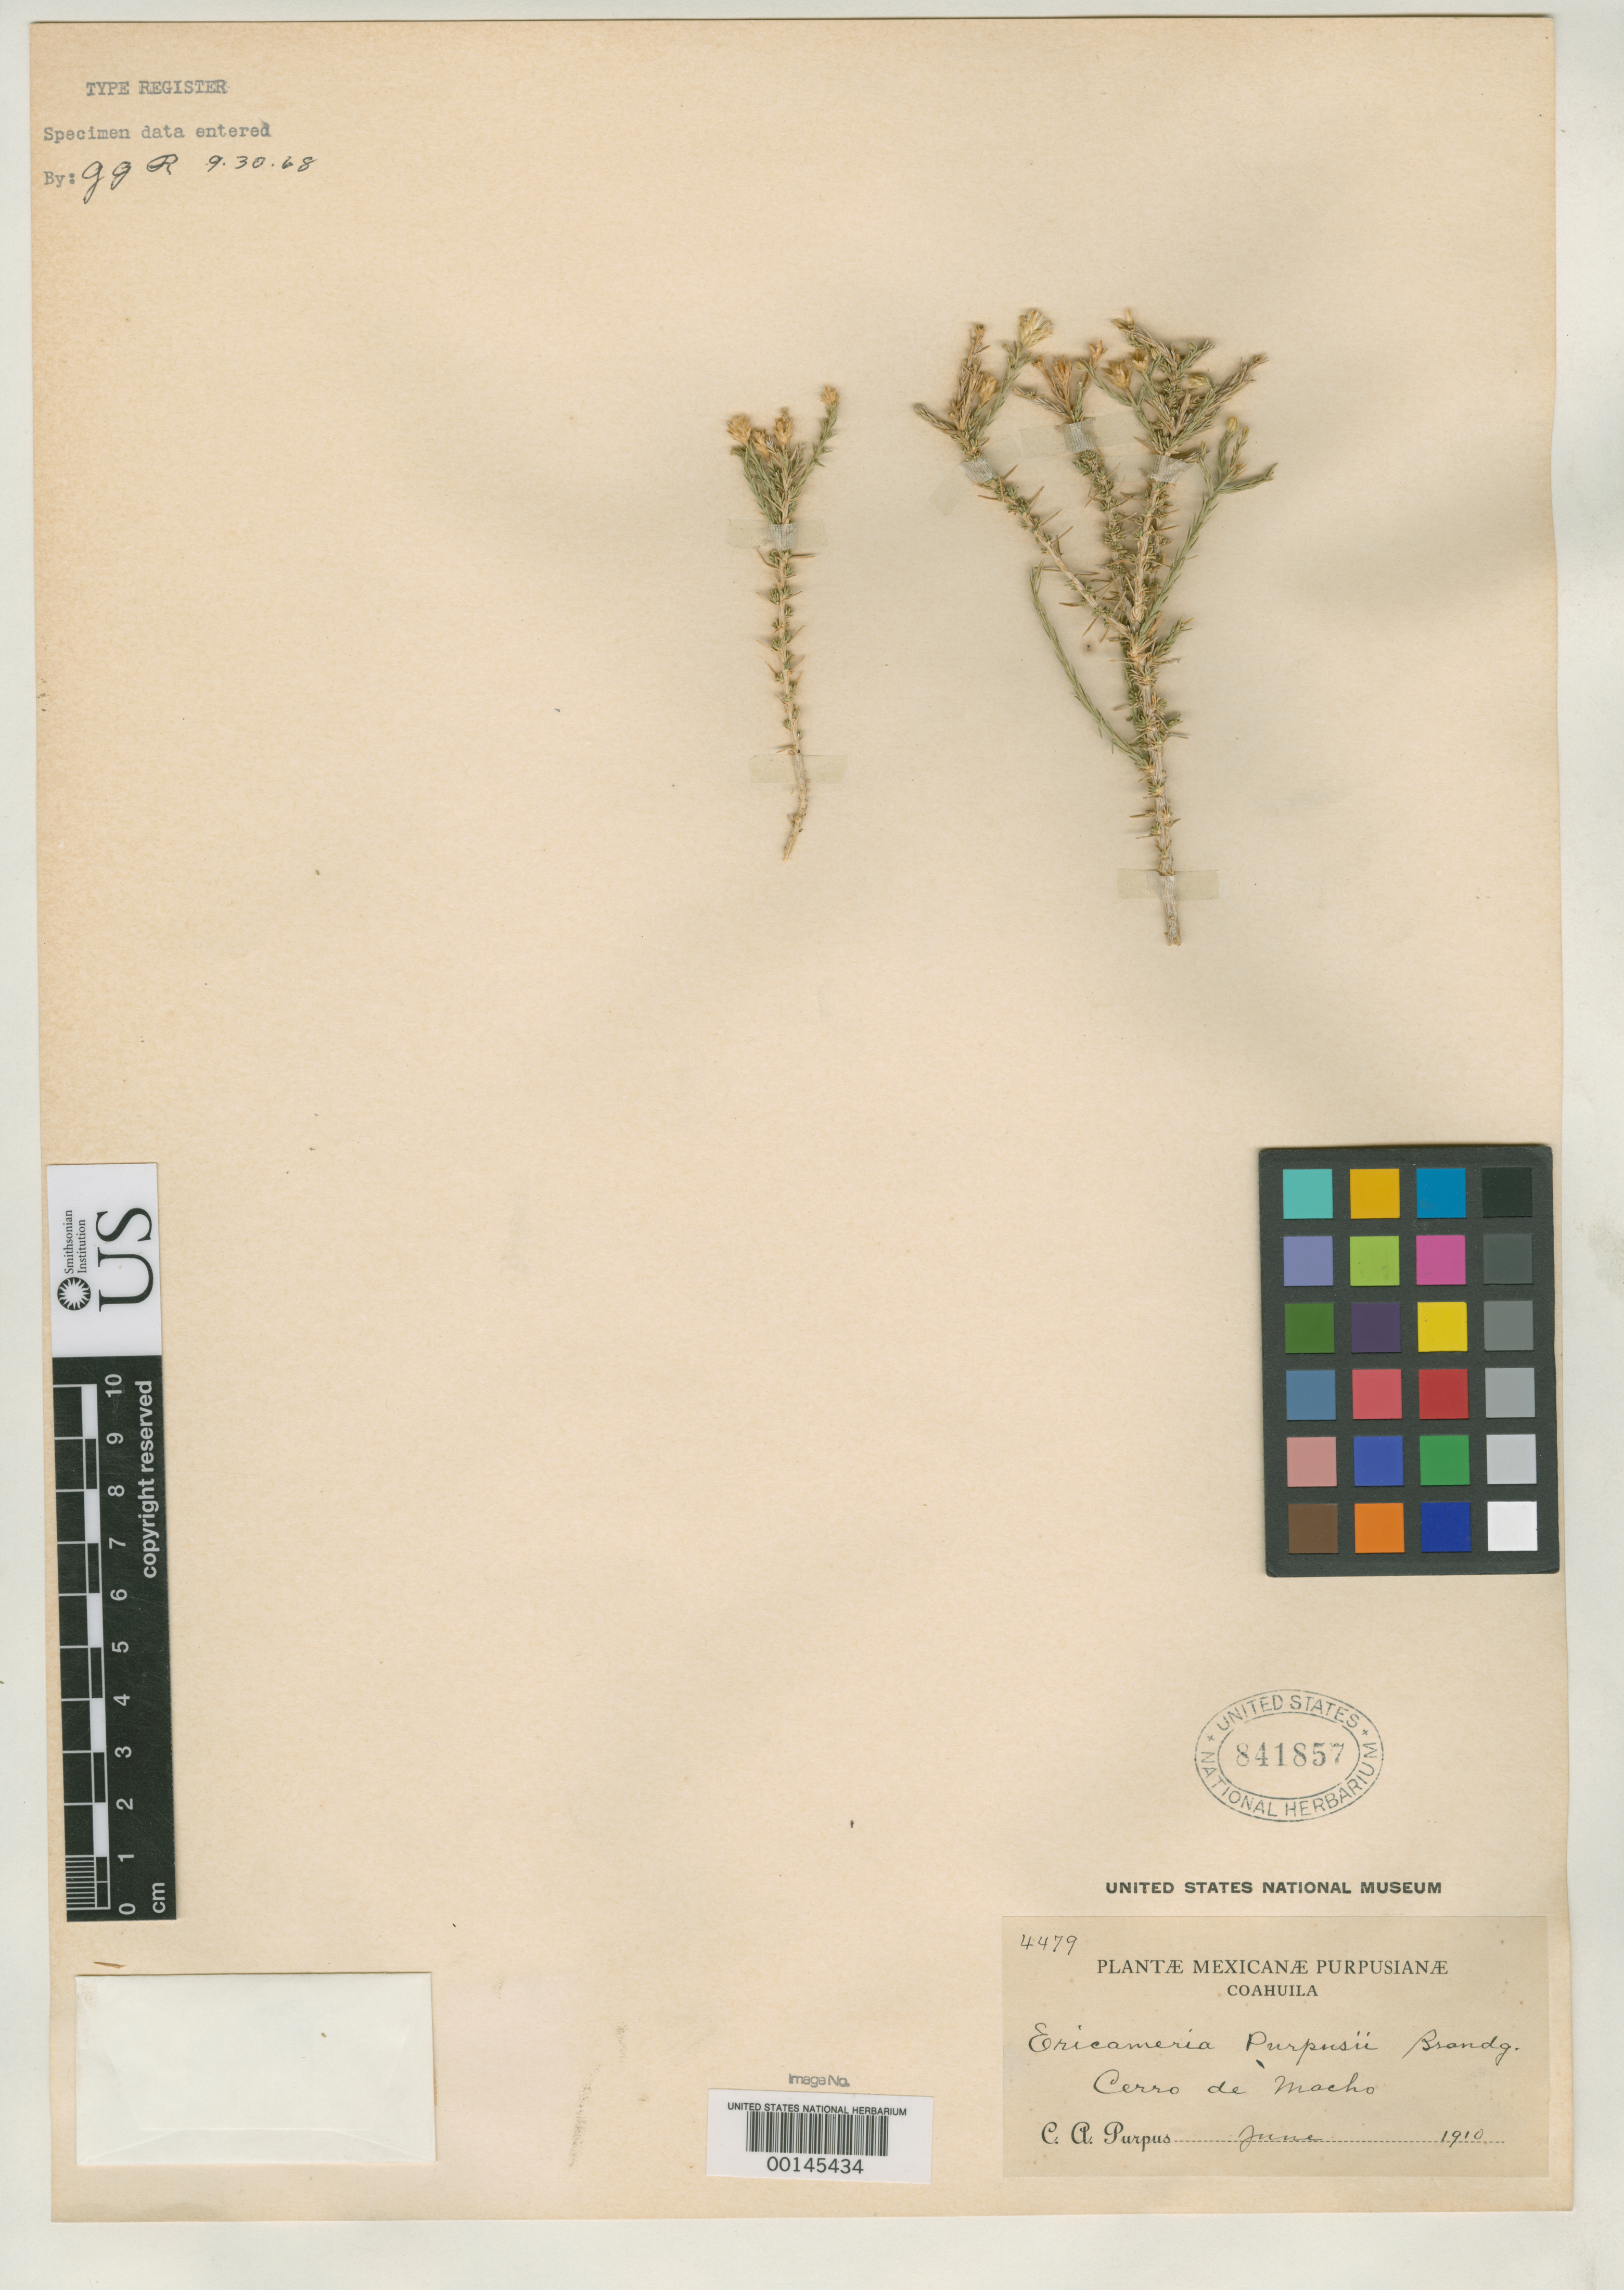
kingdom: Plantae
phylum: Tracheophyta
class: Magnoliopsida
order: Asterales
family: Asteraceae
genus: Ericameria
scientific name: Ericameria purpusii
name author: Brandegee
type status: Isotype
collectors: C. A. Purpus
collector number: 4479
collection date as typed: Jun 1910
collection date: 1910-06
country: Mexico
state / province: Coahuila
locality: Cerro de Macho.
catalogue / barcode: US 841857